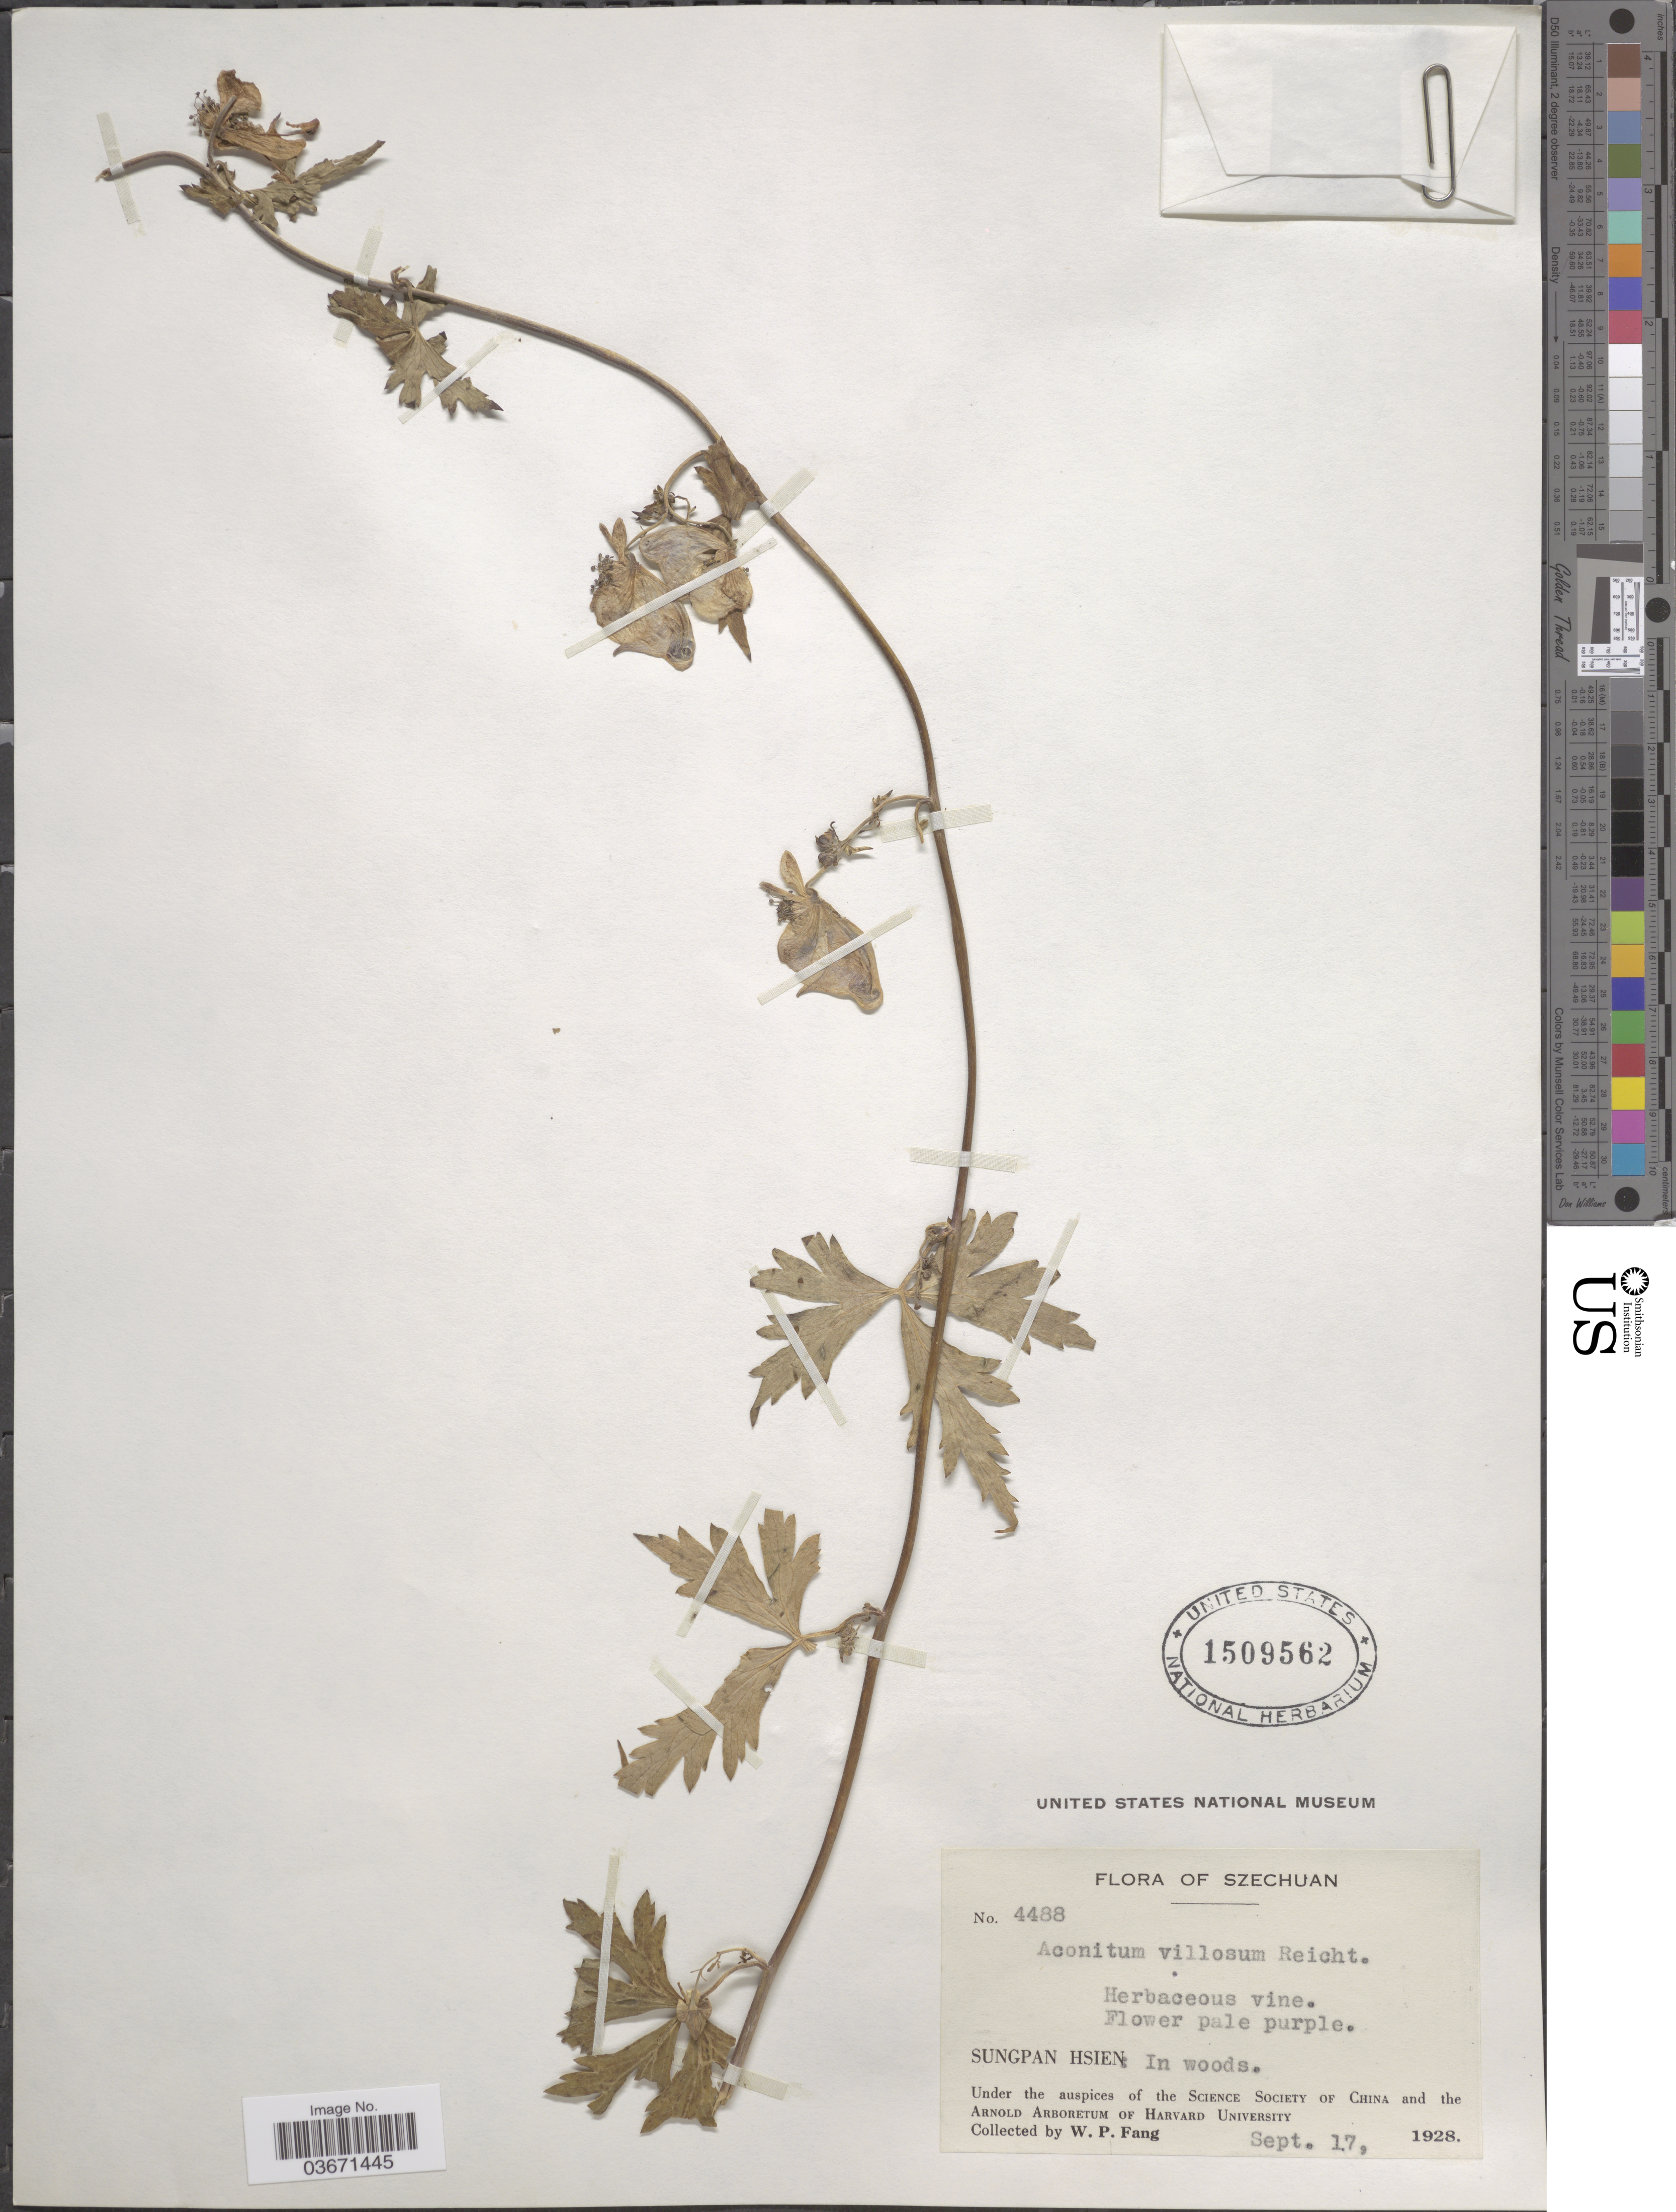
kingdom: Plantae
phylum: Tracheophyta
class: Magnoliopsida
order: Ranunculales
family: Ranunculaceae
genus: Aconitum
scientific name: Aconitum villosum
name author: Rchb.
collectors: W. P. Fang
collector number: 4488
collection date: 1928-09-17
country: China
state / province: Sichuan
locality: Szechuan. Sungpan Hsien.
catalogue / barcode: US 1509562